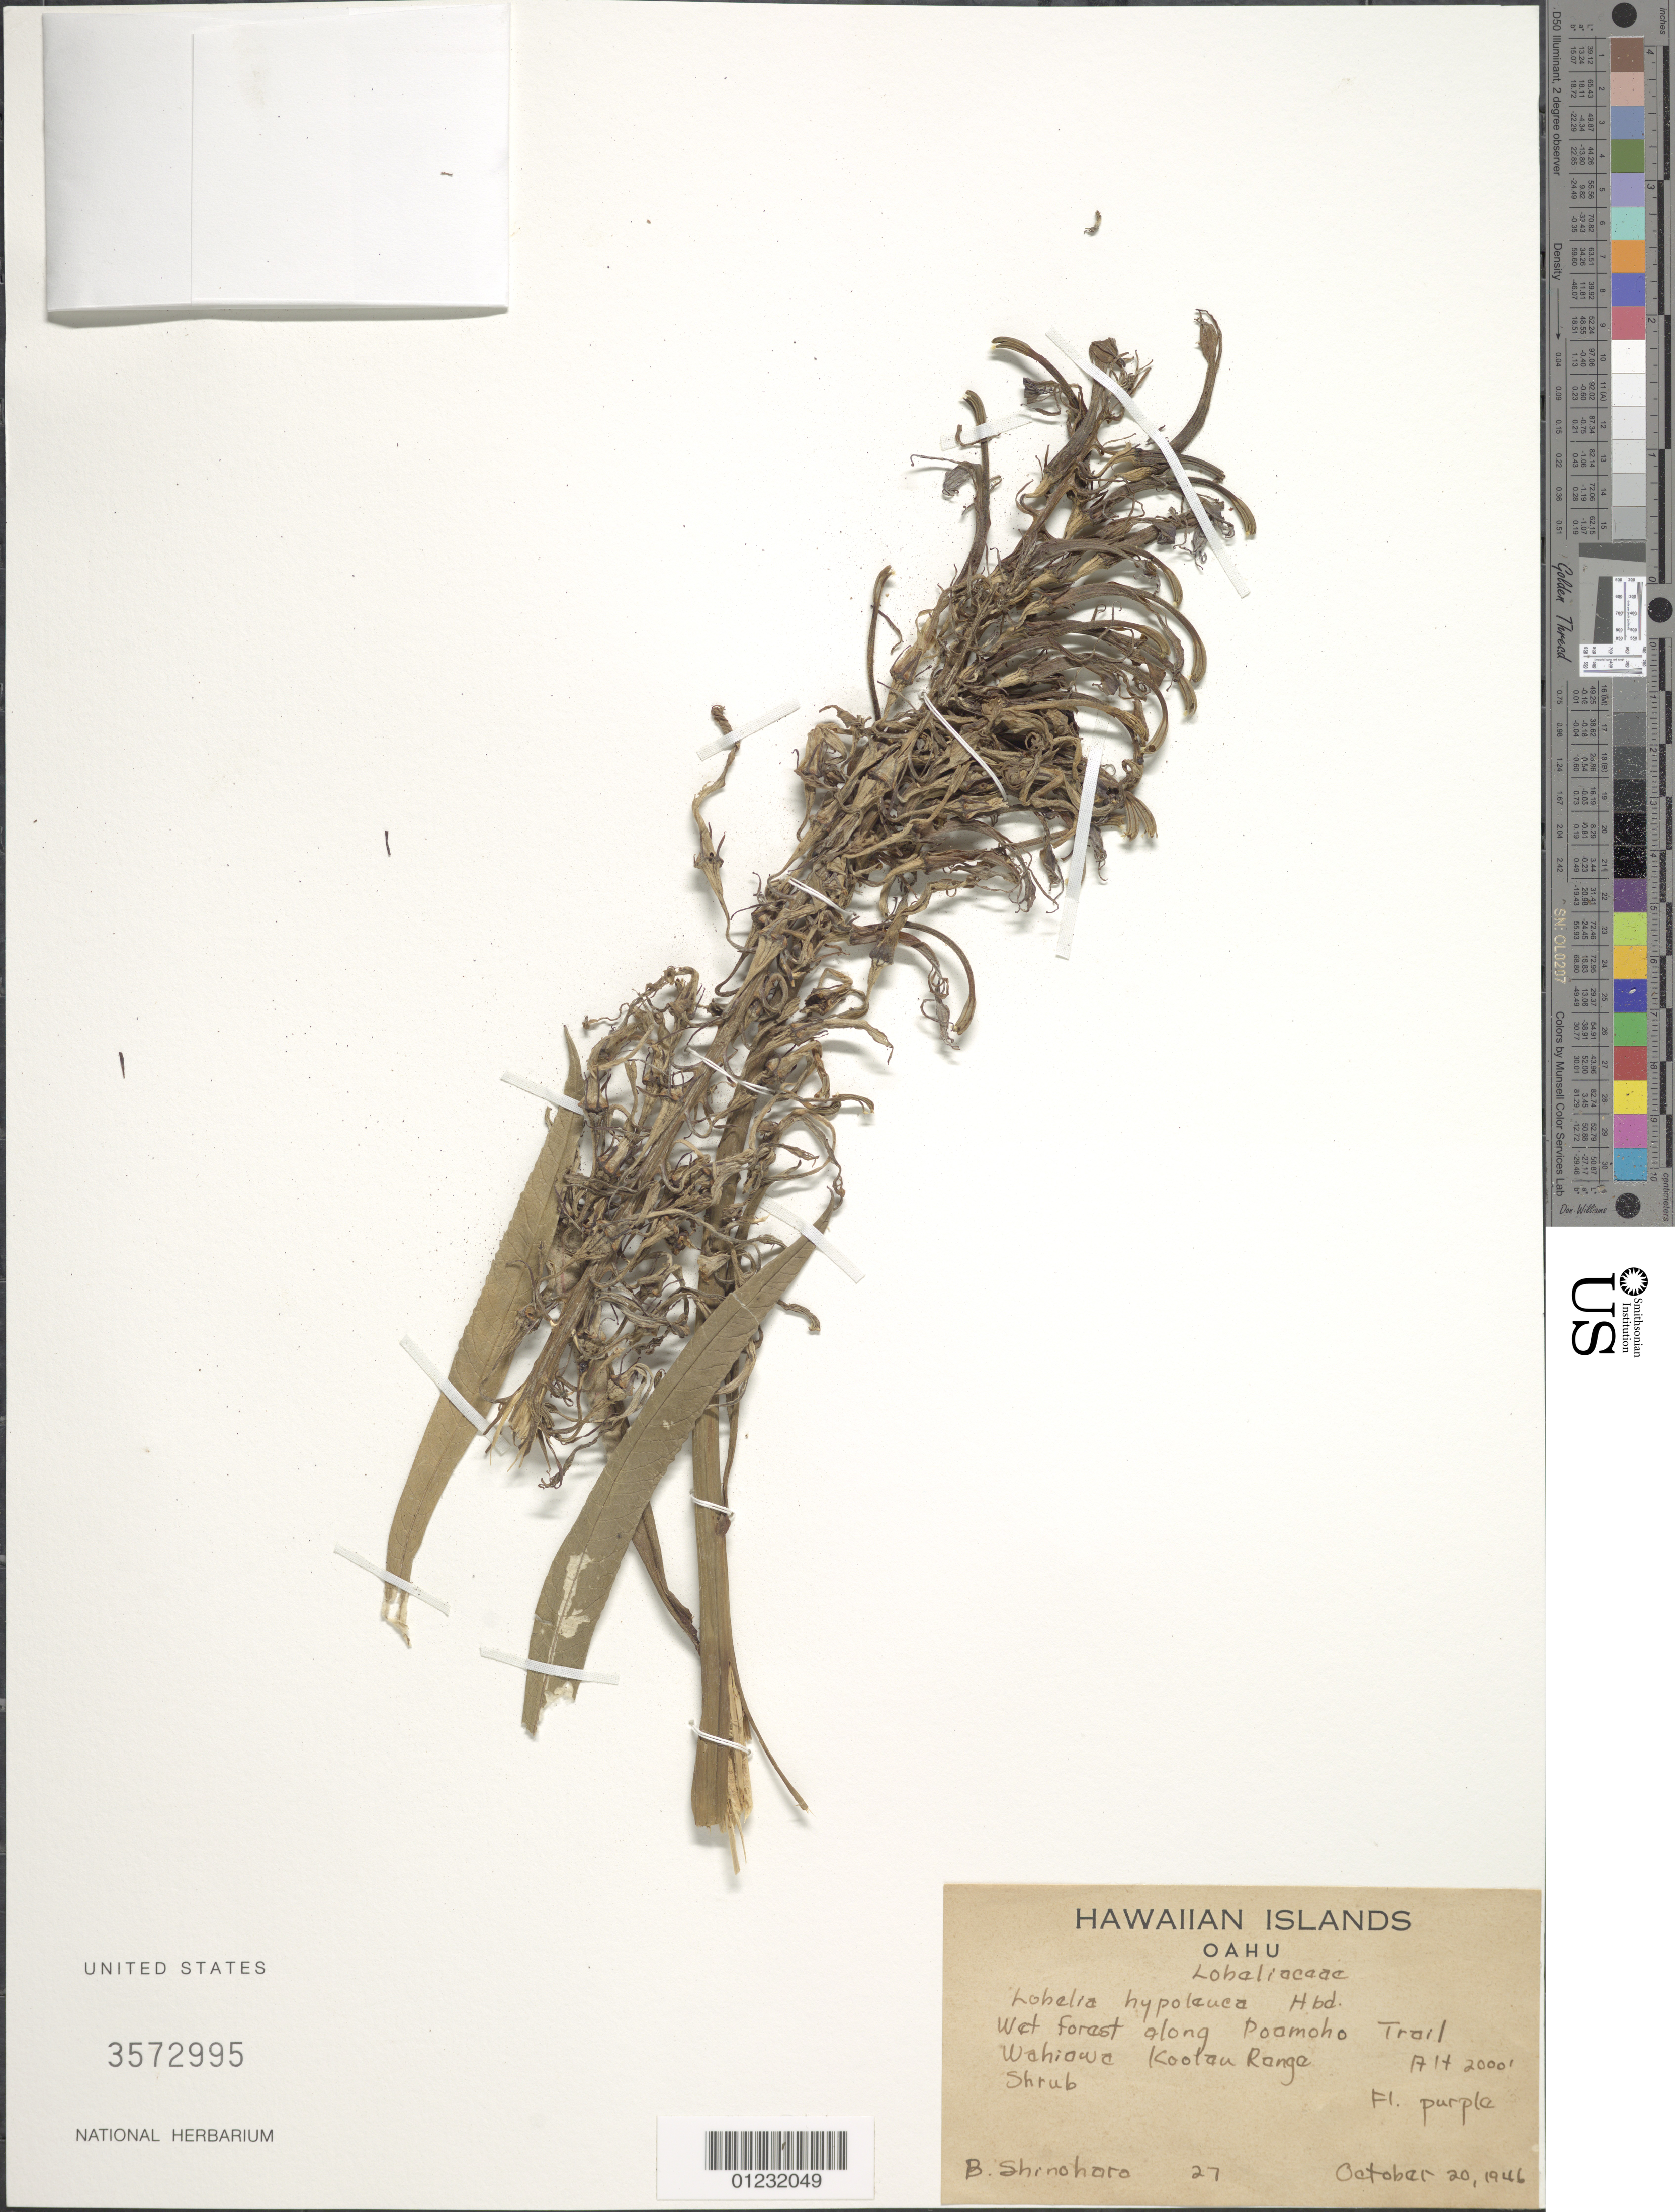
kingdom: Plantae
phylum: Tracheophyta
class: Magnoliopsida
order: Asterales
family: Campanulaceae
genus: Lobelia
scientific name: Lobelia hypoleuca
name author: Hillebr.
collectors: B. Shinohara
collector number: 27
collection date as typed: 20 Oct 1946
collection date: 1946-10-20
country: United States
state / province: Hawaii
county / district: Honolulu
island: Oahu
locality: Along Poamoho Trail, Wahiawa Koolau Range.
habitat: Wet forest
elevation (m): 610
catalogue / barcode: US 3572995